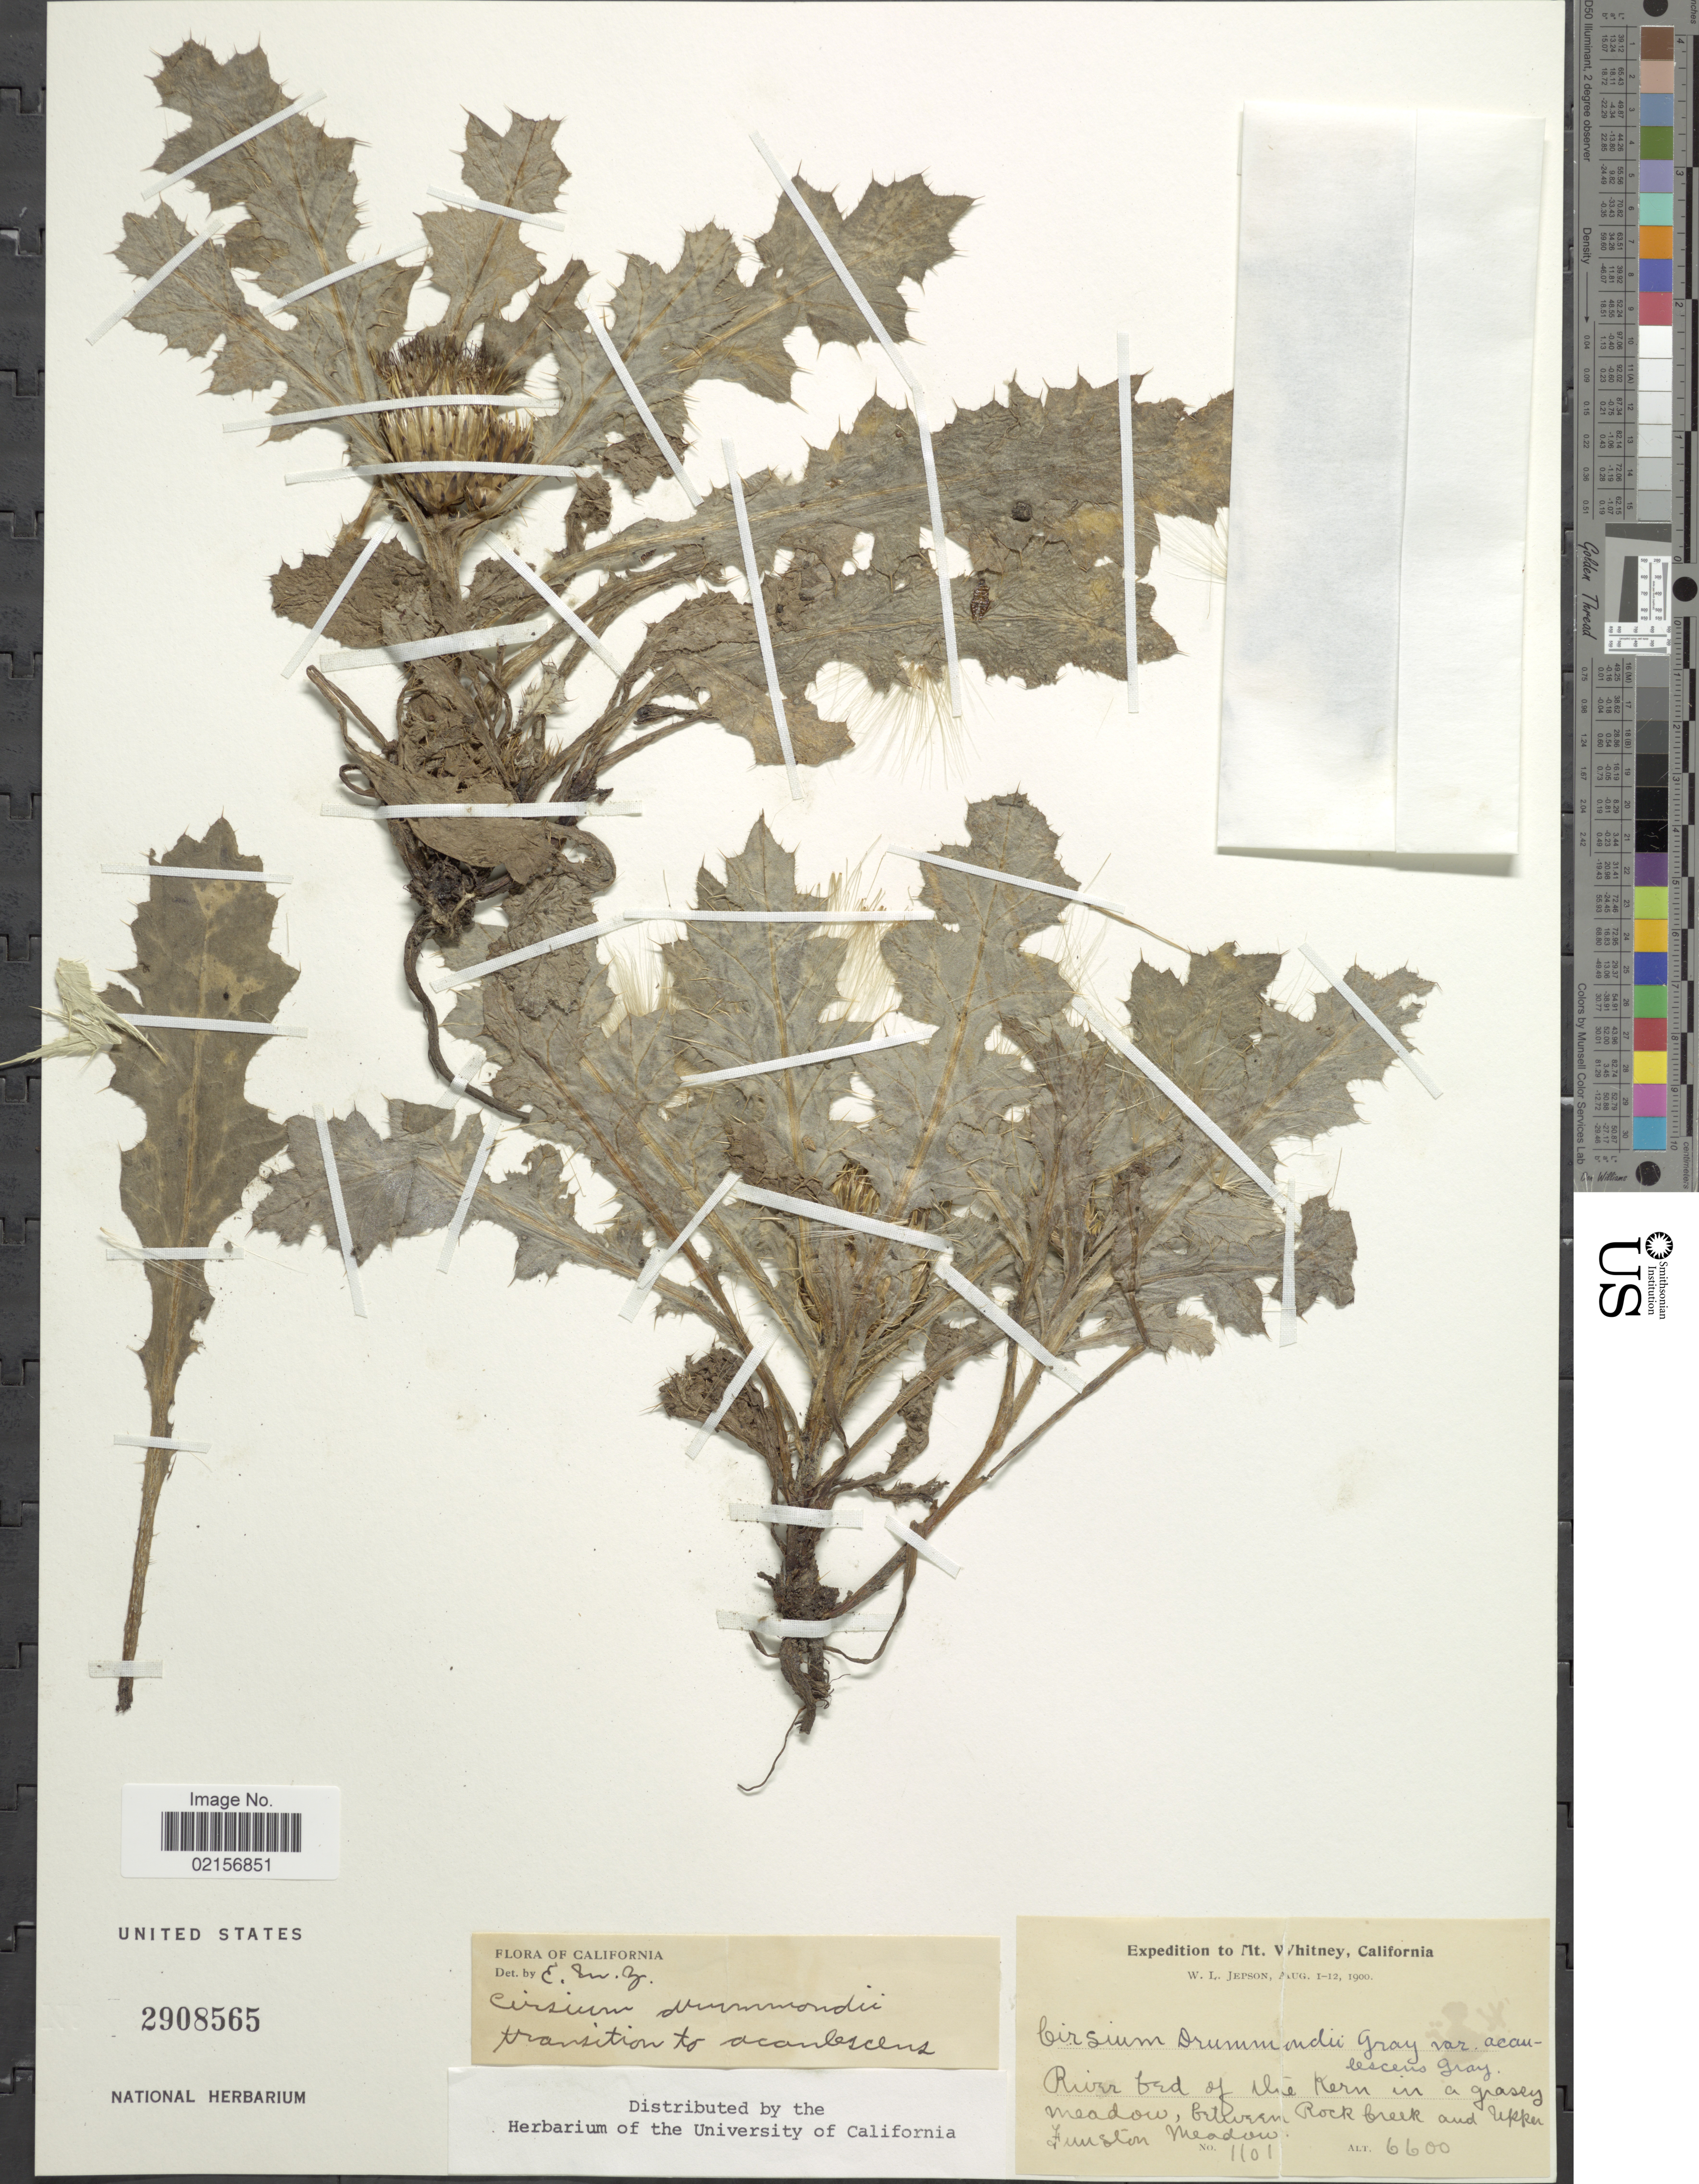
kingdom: Plantae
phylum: Tracheophyta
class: Magnoliopsida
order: Asterales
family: Asteraceae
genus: Cirsium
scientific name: Cirsium drummondii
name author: Torr. & A. Gray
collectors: W. L. Jepson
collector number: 1101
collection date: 1900-08-01/1900-08-12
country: United States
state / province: California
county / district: Kern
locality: Mt. Whitney, river bed of the Kern in a grassy meadow, between Rock Creek and upper Funston meadow.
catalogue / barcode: US 2908565